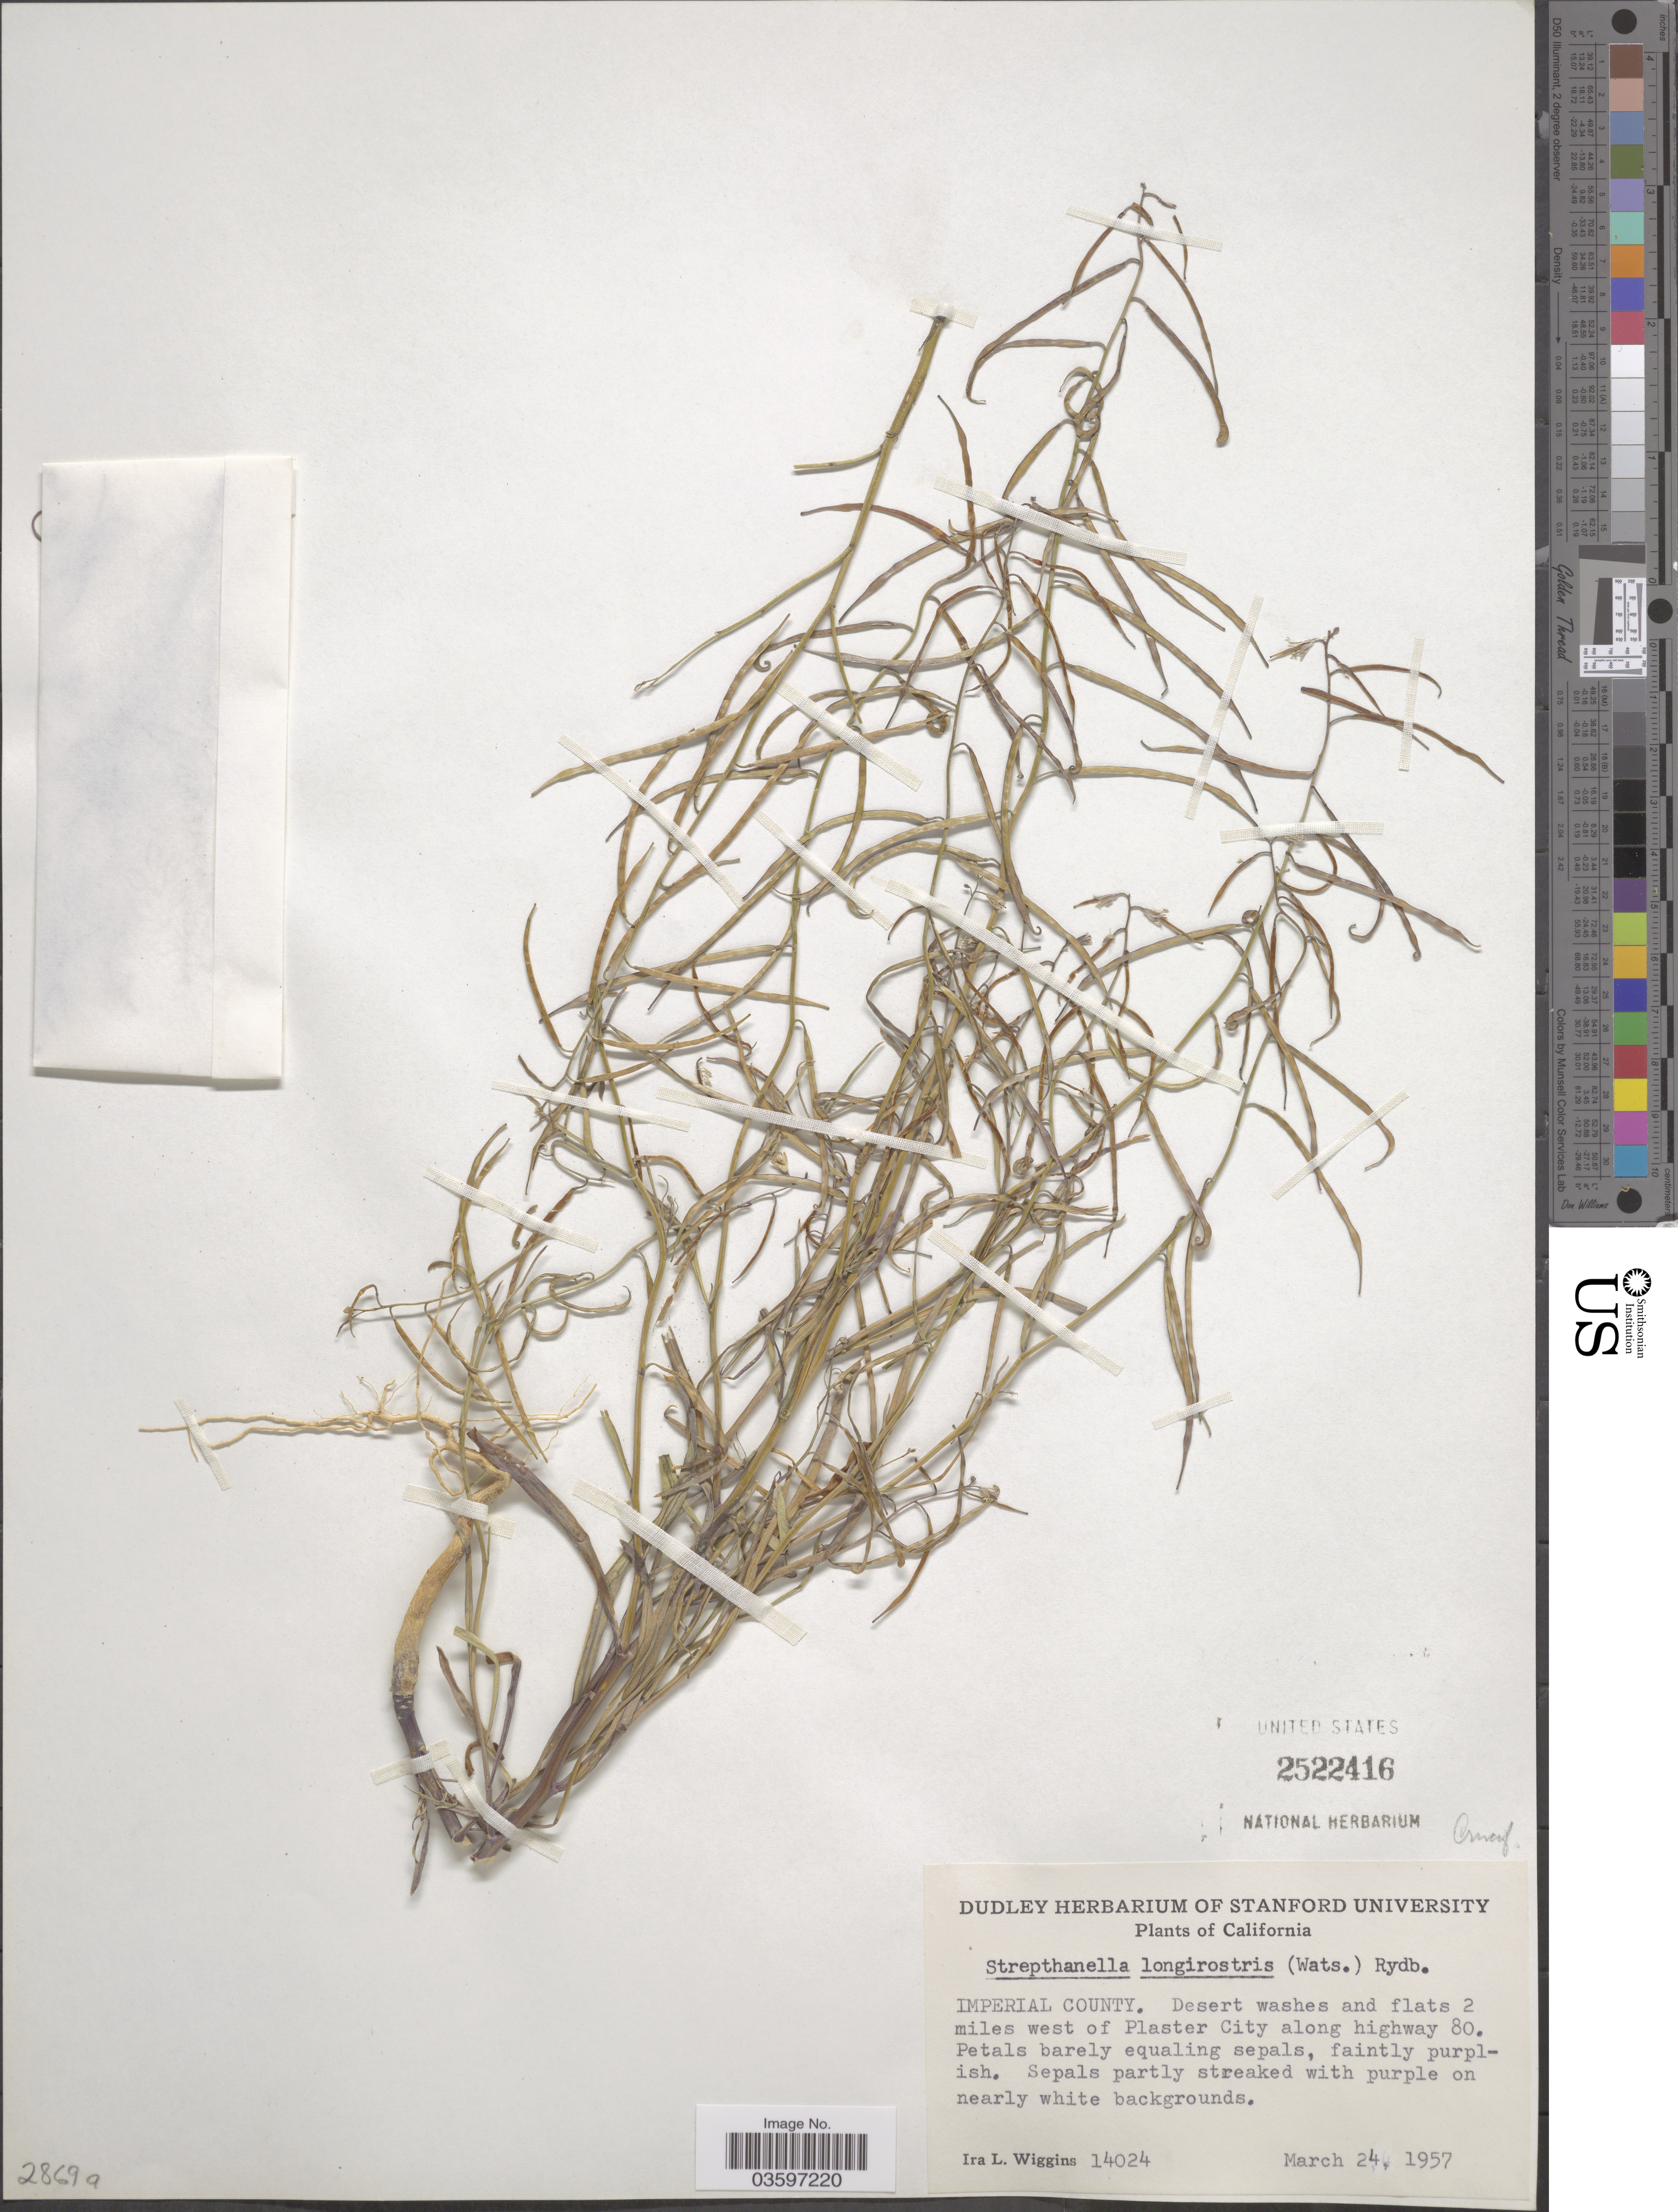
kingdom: Plantae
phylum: Tracheophyta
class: Magnoliopsida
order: Brassicales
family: Brassicaceae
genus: Streptanthella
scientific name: Streptanthella longirostris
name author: (S. Watson) Rydb.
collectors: I. L. Wiggins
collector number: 14024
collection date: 1957-03-24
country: United States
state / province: California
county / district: Imperial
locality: Imperial County. 2 miles west of Plaster City along highway 80.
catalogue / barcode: US 2522416